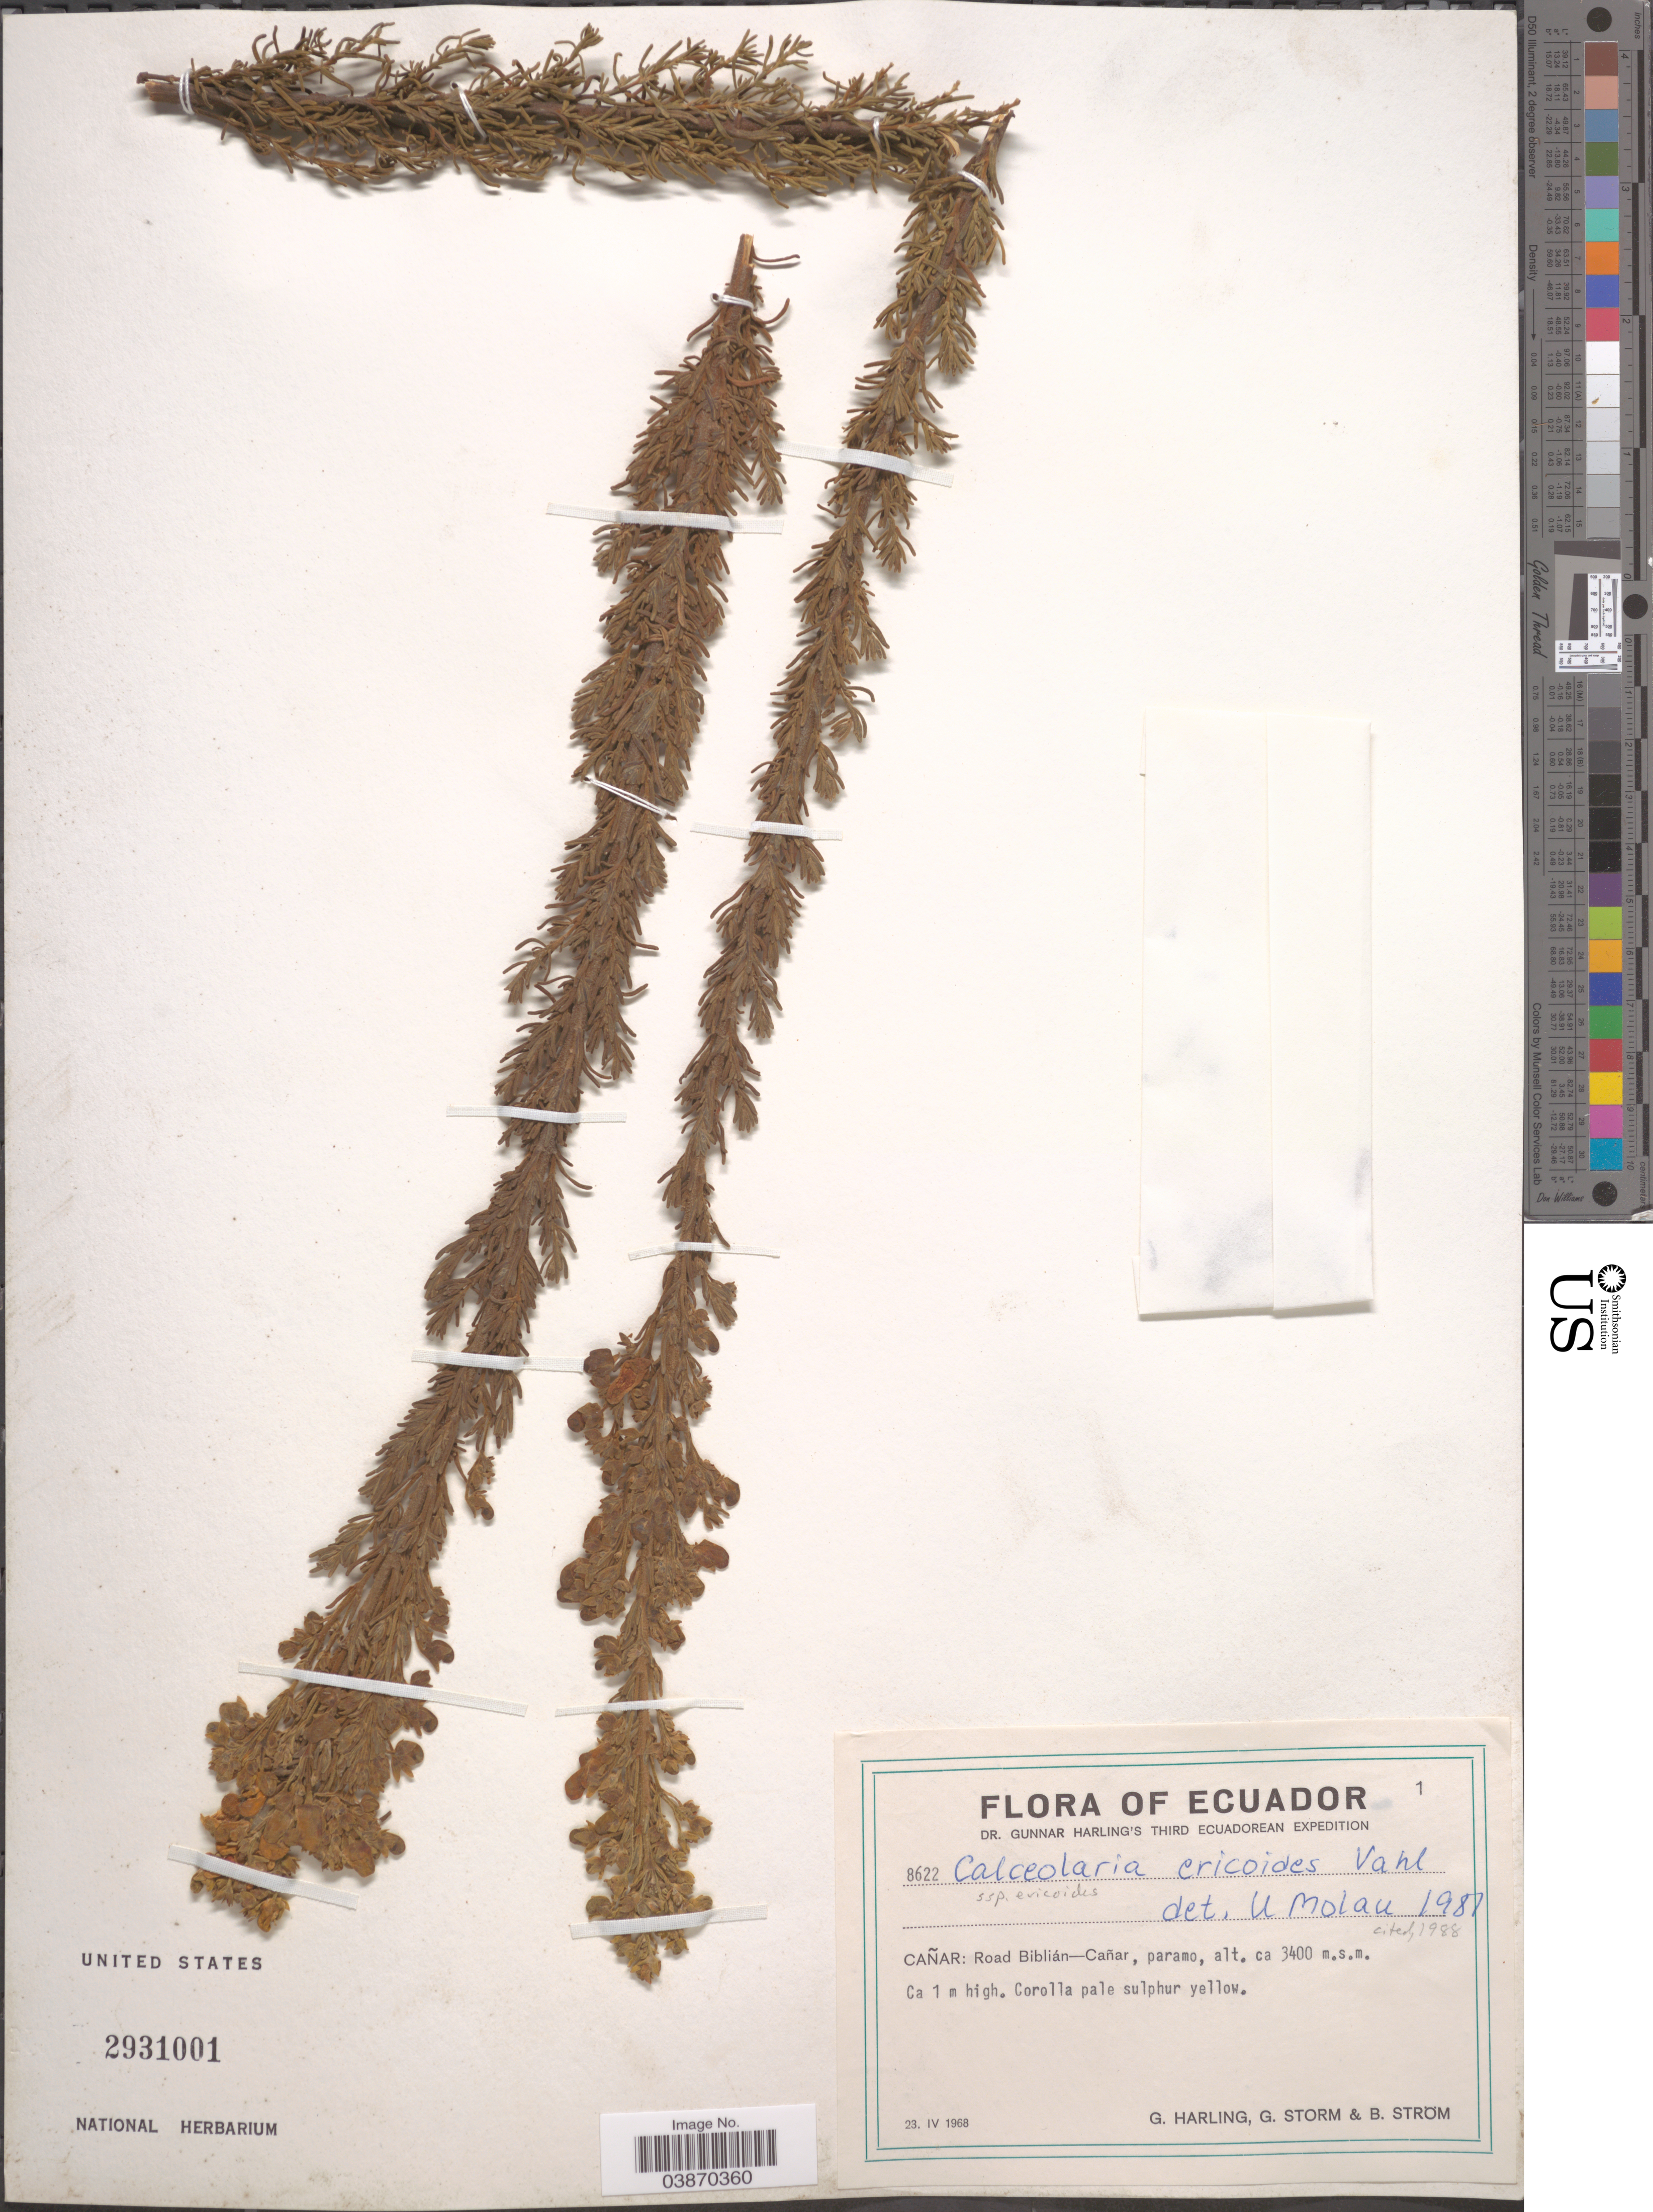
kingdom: Plantae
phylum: Tracheophyta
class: Magnoliopsida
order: Lamiales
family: Calceolariaceae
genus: Calceolaria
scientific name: Calceolaria ericoides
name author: Juss. ex Vahl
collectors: G. Harling, G. Storm & B. Strom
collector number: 8622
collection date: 1968-04-23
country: Ecuador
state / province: Cañar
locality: Road Biblián-Cañar.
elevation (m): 3400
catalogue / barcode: US 2931001